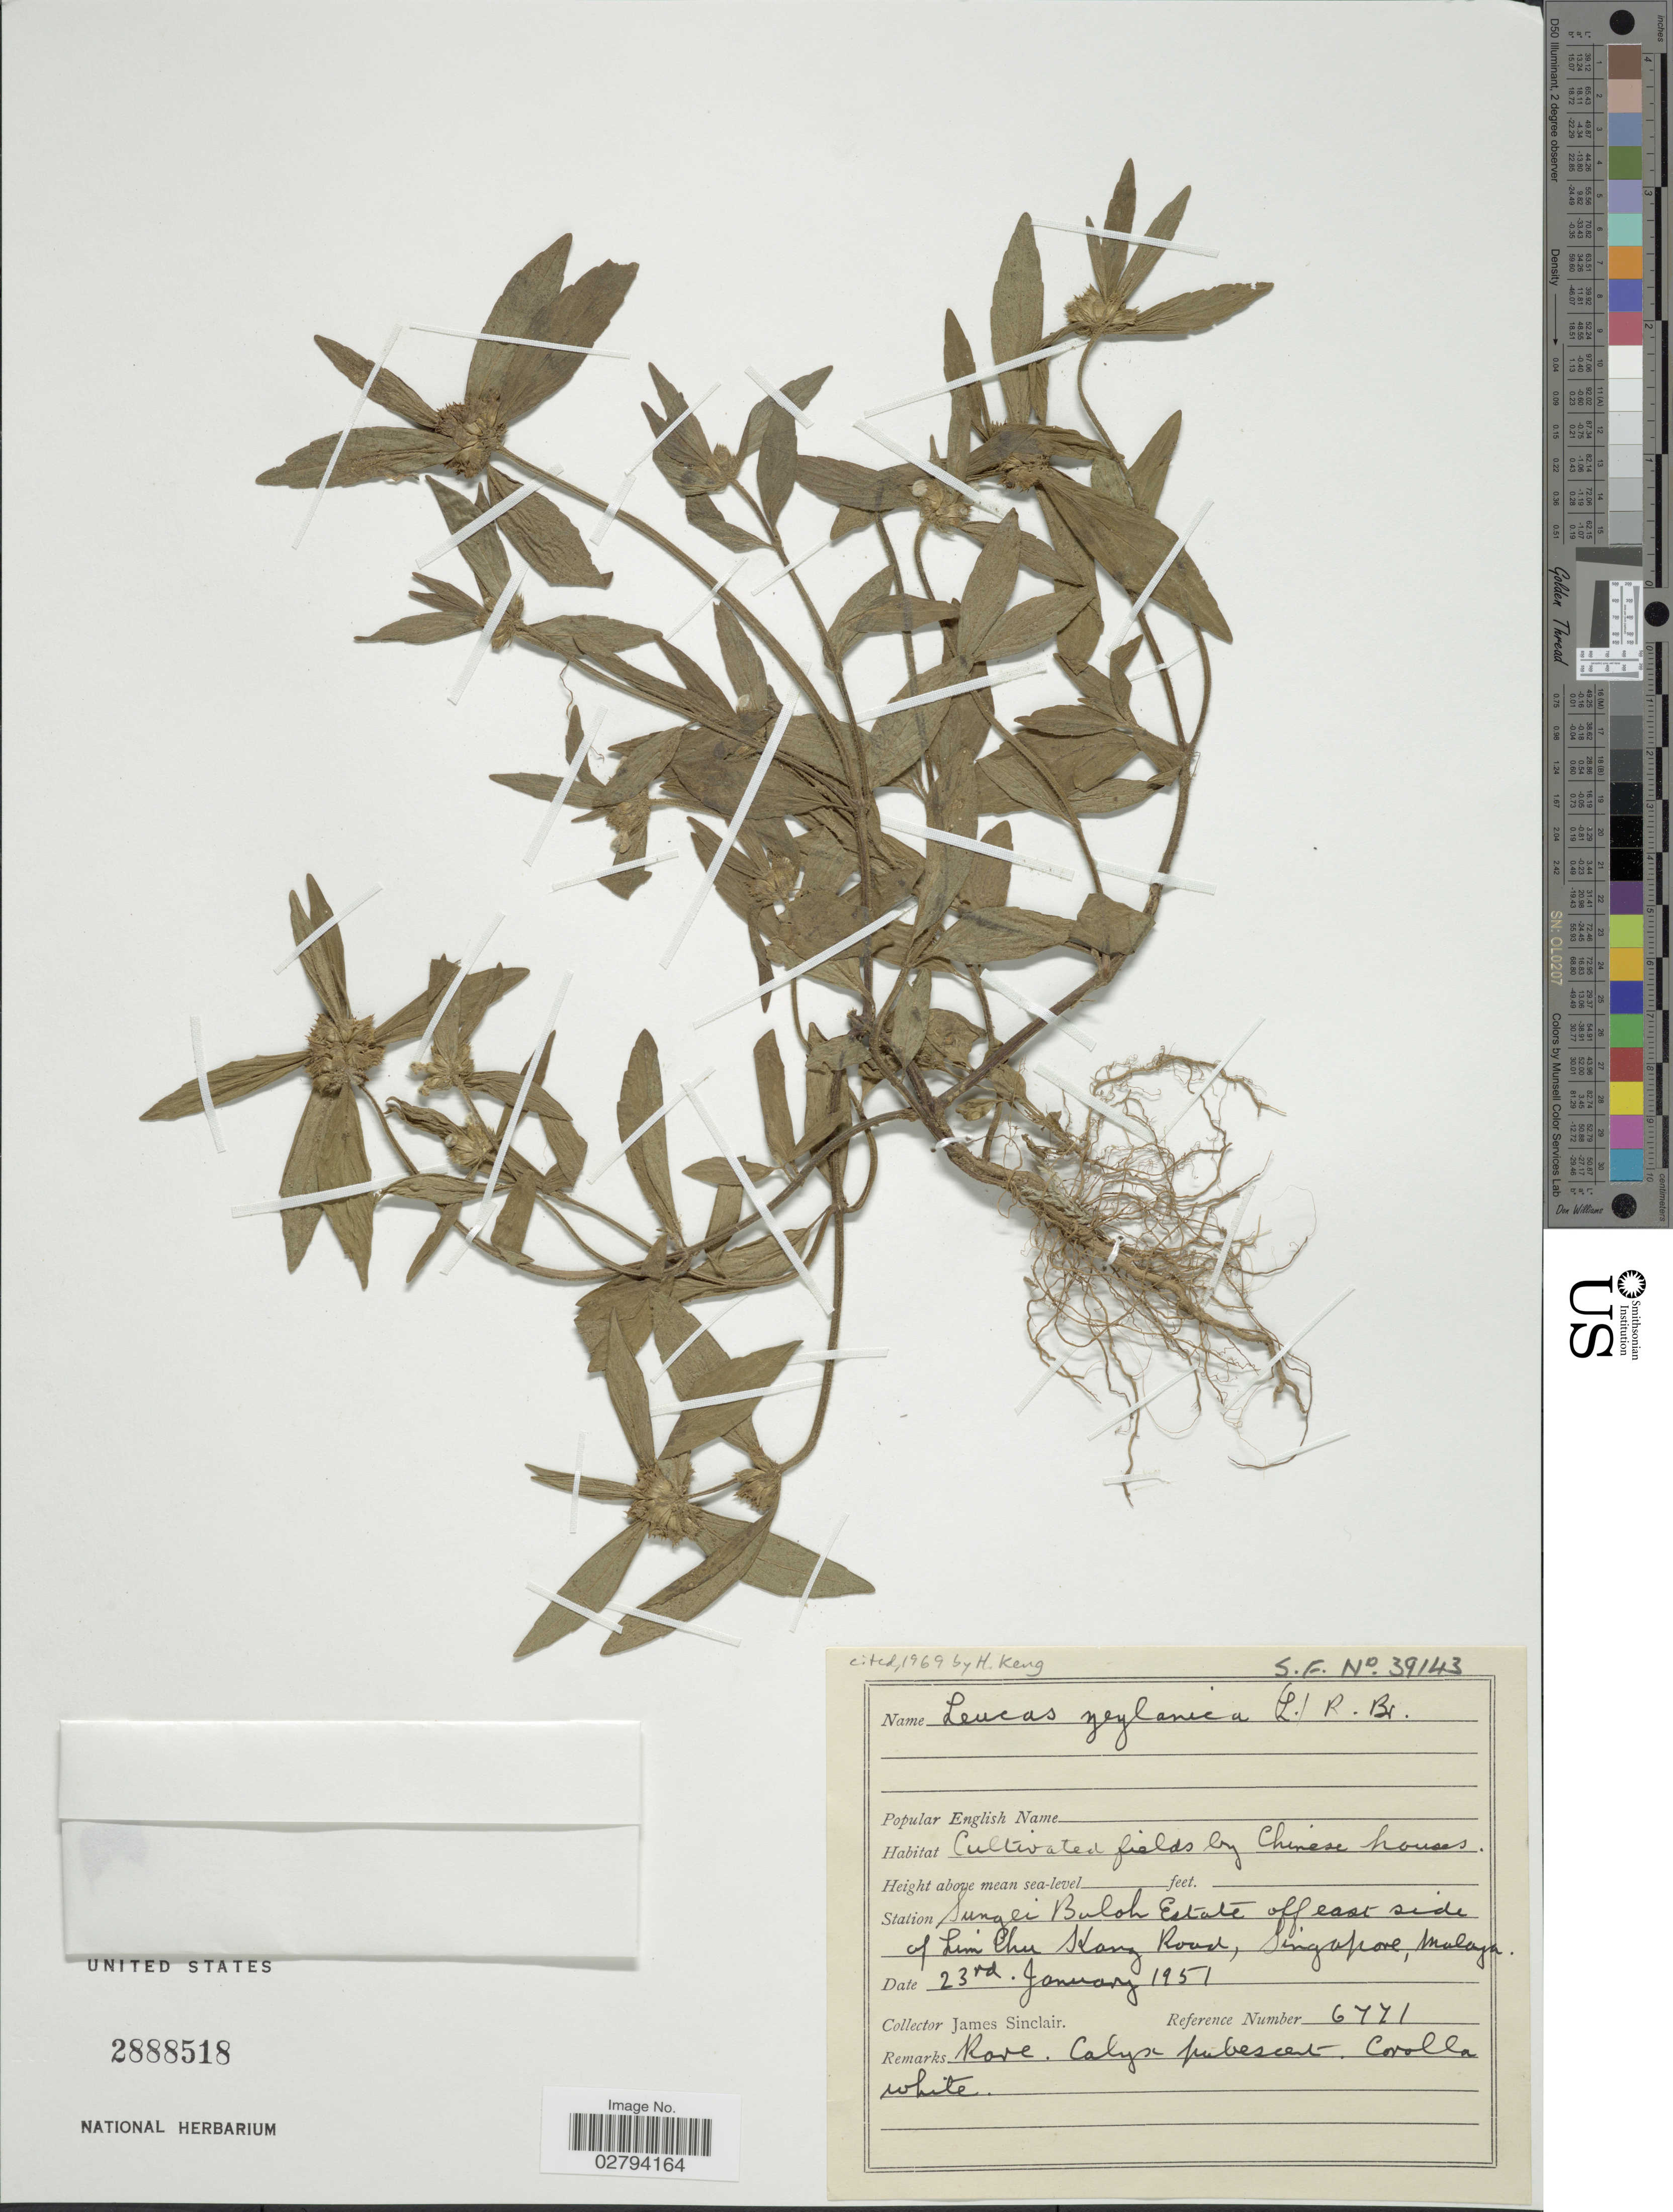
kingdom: Plantae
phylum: Tracheophyta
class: Magnoliopsida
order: Lamiales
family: Lamiaceae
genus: Leucas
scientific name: Leucas zeylanica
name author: (L.) W.T. Aiton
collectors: J. Sinclair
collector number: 6771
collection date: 1951-01-23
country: Singapore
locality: Station Sungei Buloh Estate off east side of Lim Chu Kang Road, Singapore, Malaya.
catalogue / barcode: US 2888518